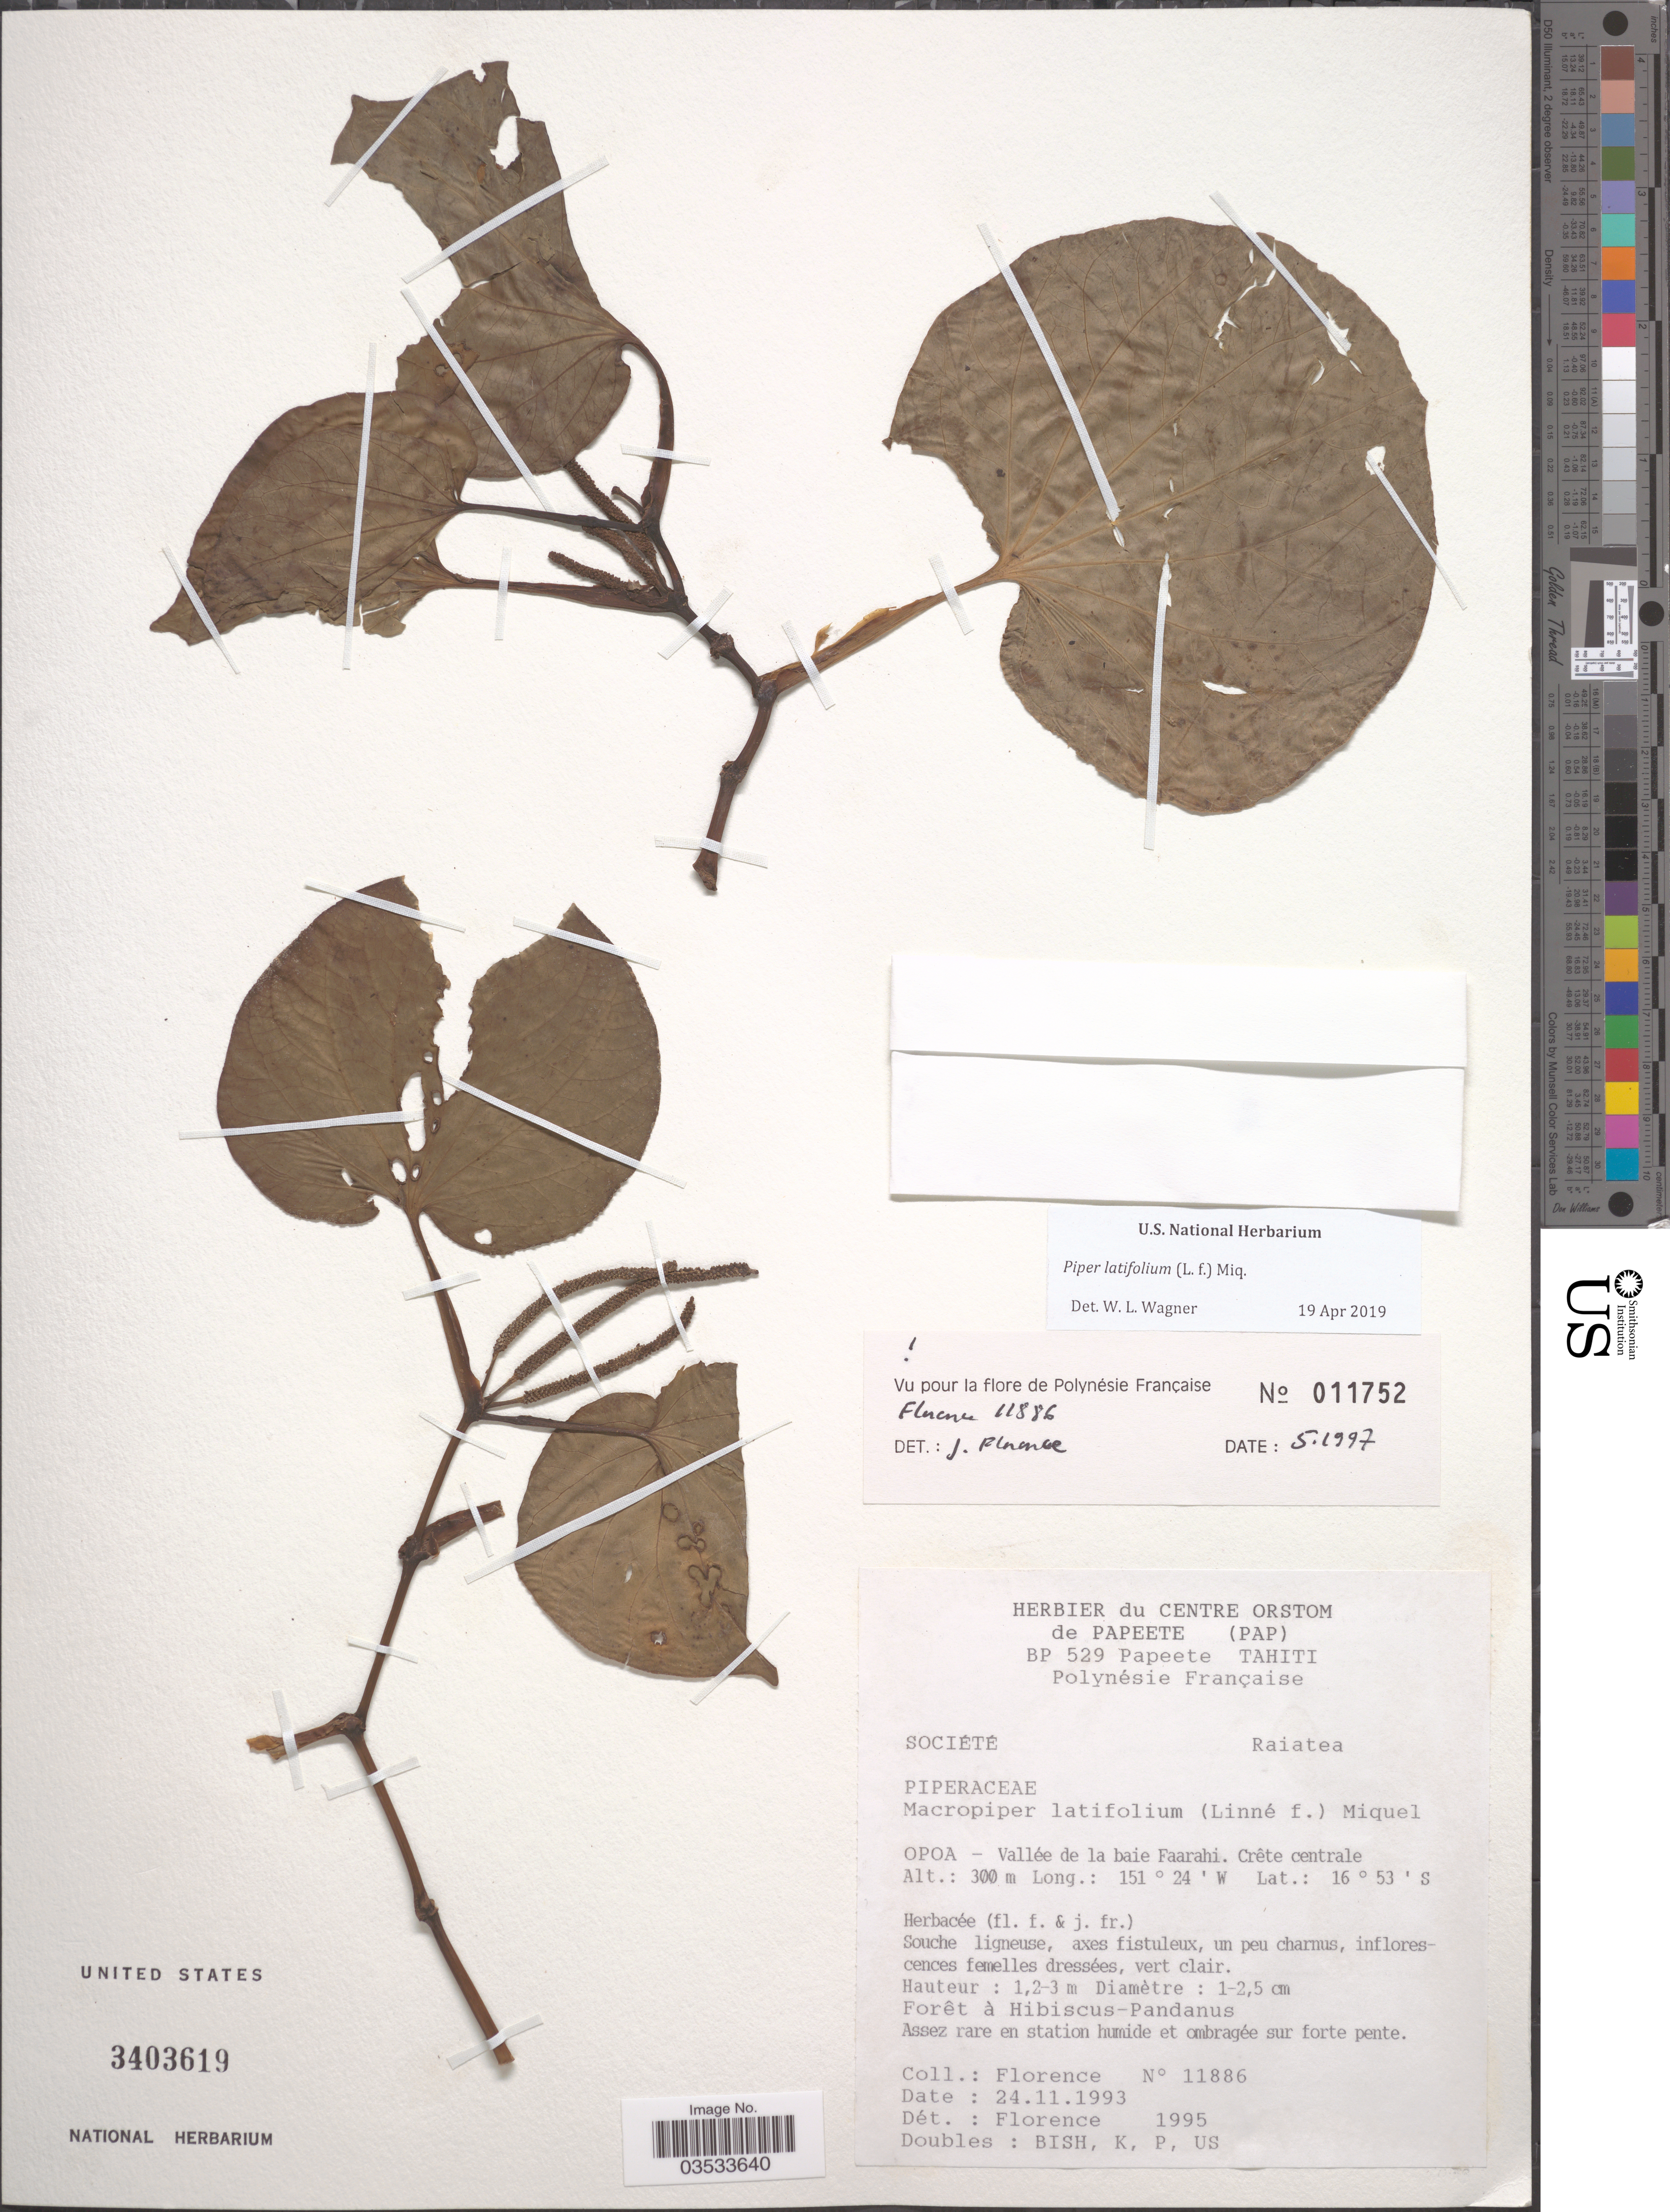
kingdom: Plantae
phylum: Tracheophyta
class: Magnoliopsida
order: Piperales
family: Piperaceae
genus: Piper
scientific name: Piper latifolium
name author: L. f.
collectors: -. Florence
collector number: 11886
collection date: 1993-11-24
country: French Polynesia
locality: Opoa - Vallée de la baie Faarahi. Crête centrale.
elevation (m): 300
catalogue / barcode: US 3403619